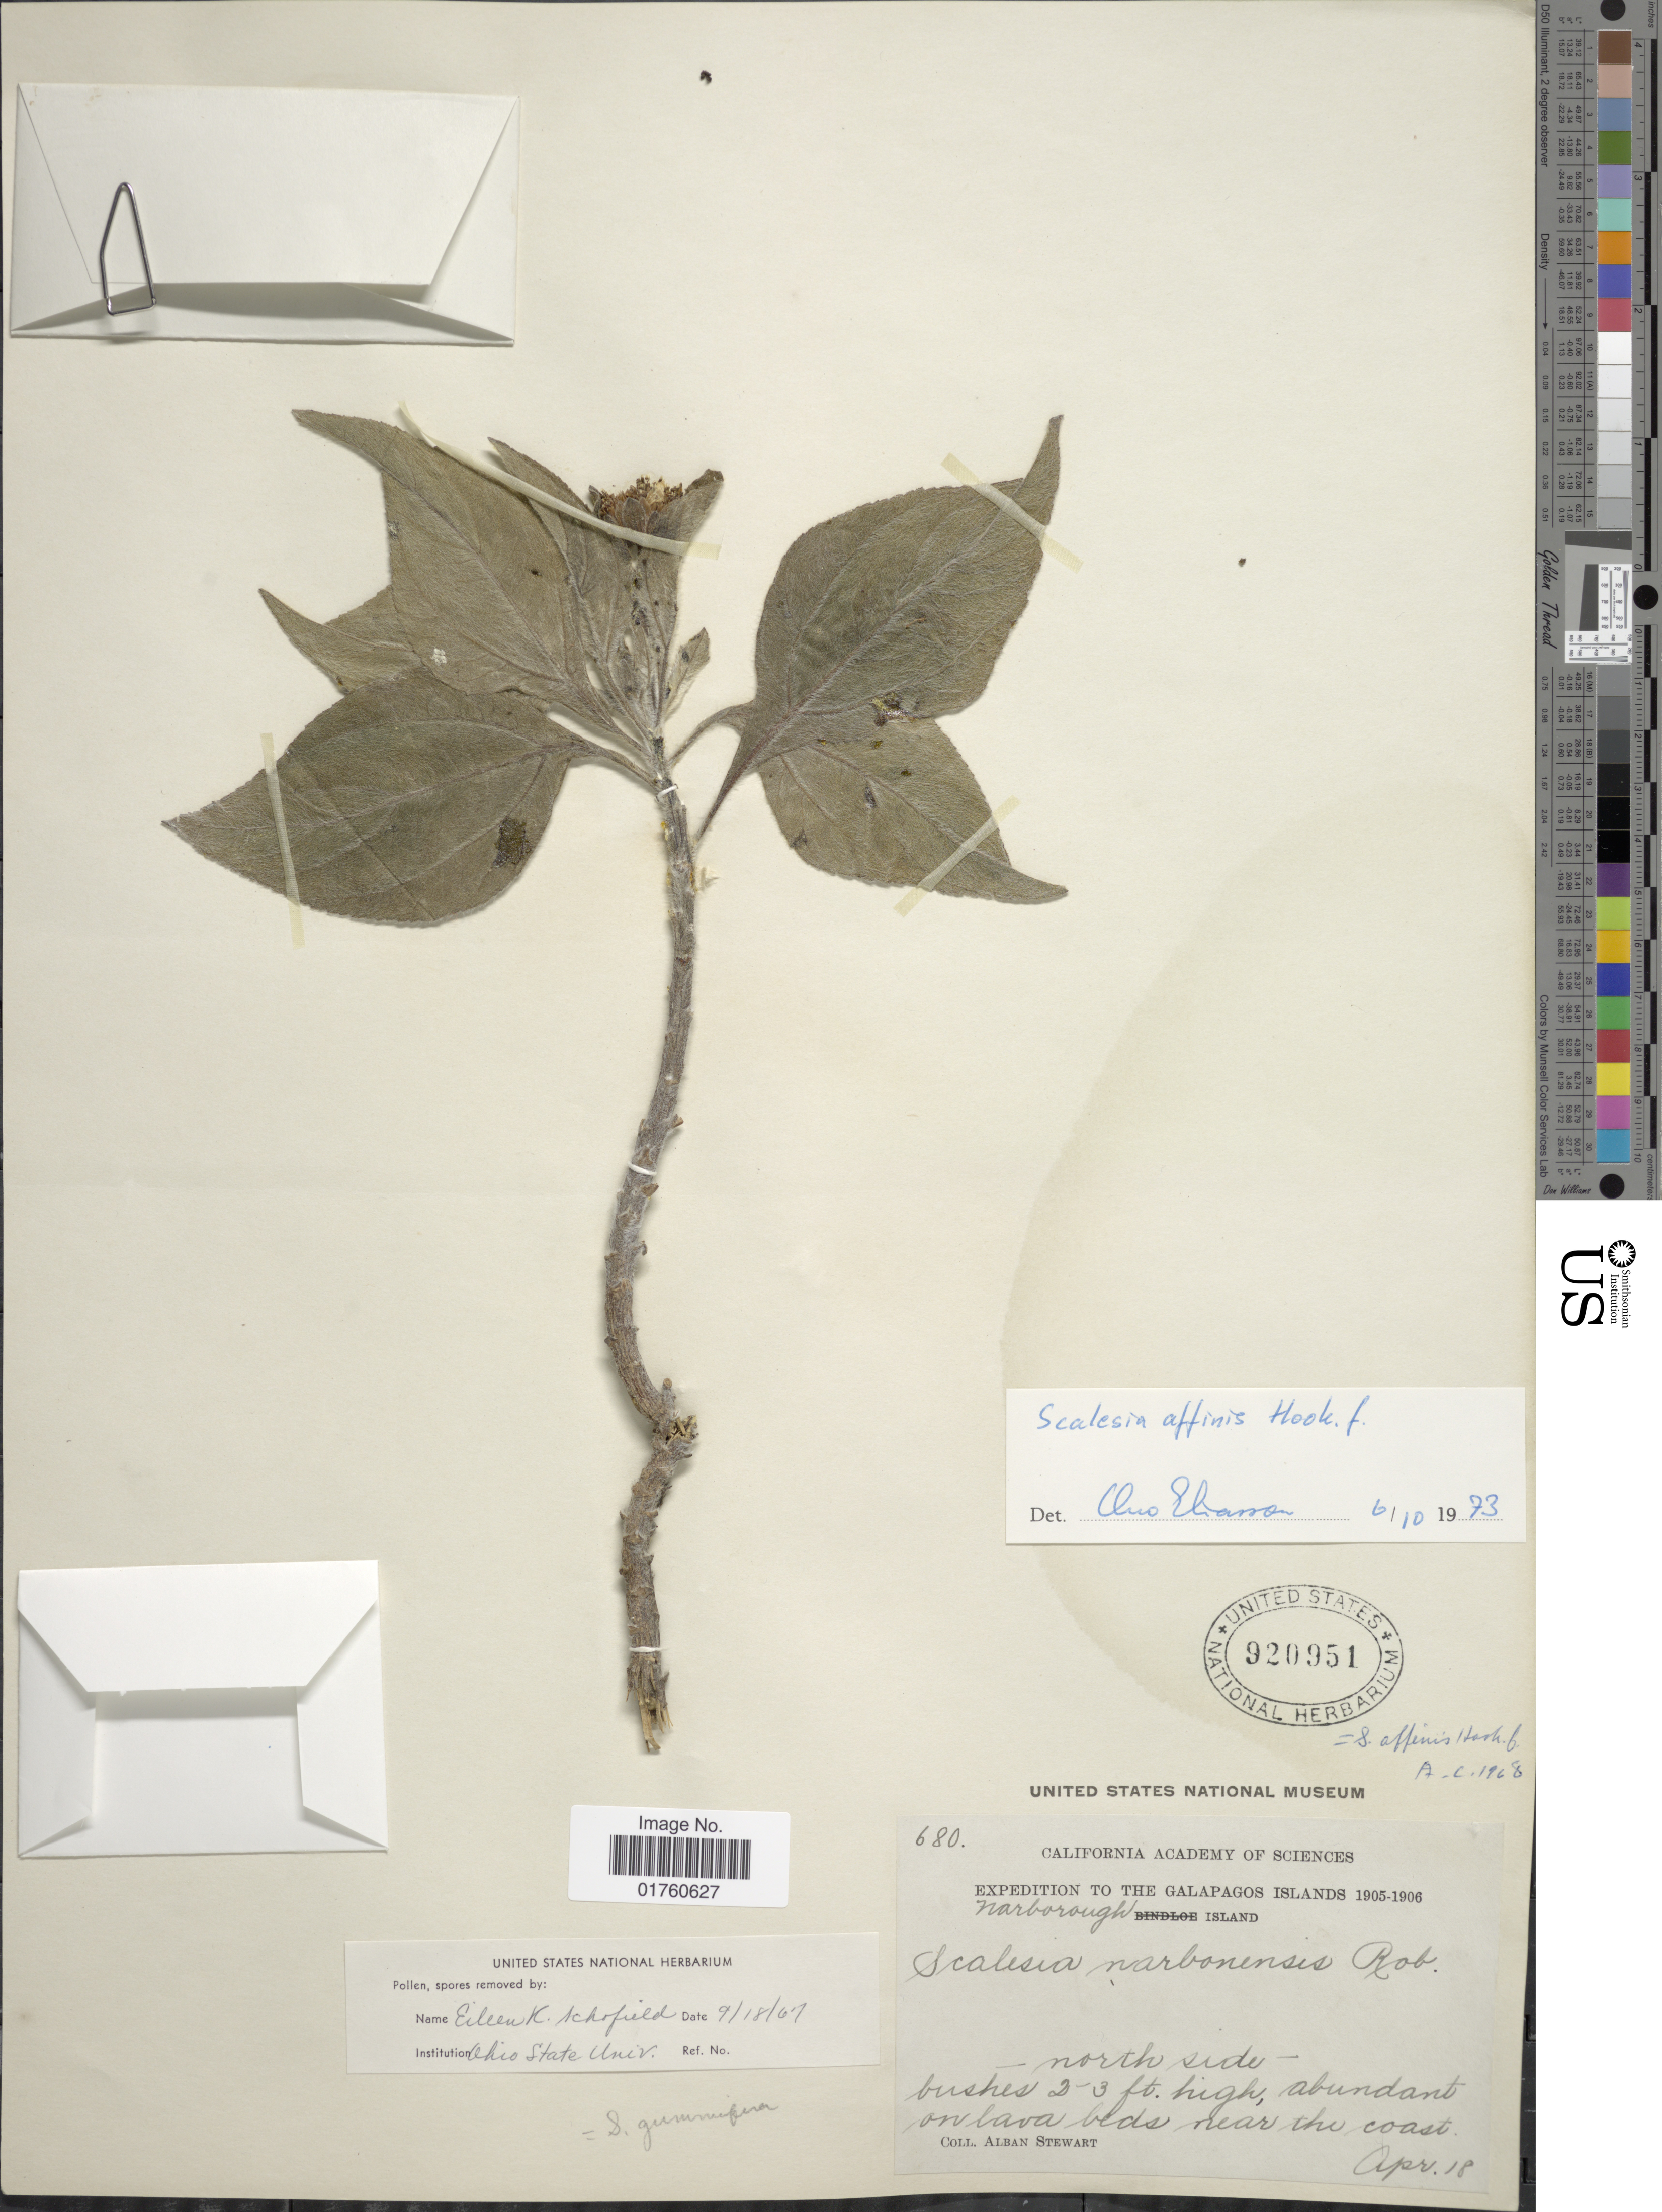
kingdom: Plantae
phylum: Tracheophyta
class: Magnoliopsida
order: Asterales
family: Asteraceae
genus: Scalesia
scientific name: Scalesia affinis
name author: Hook. f.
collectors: A. Stewart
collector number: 680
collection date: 1905-04-18/1906-04-18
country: Ecuador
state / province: Colón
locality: The Galapagos Islands, Narborough Island, north side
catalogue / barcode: US 920951